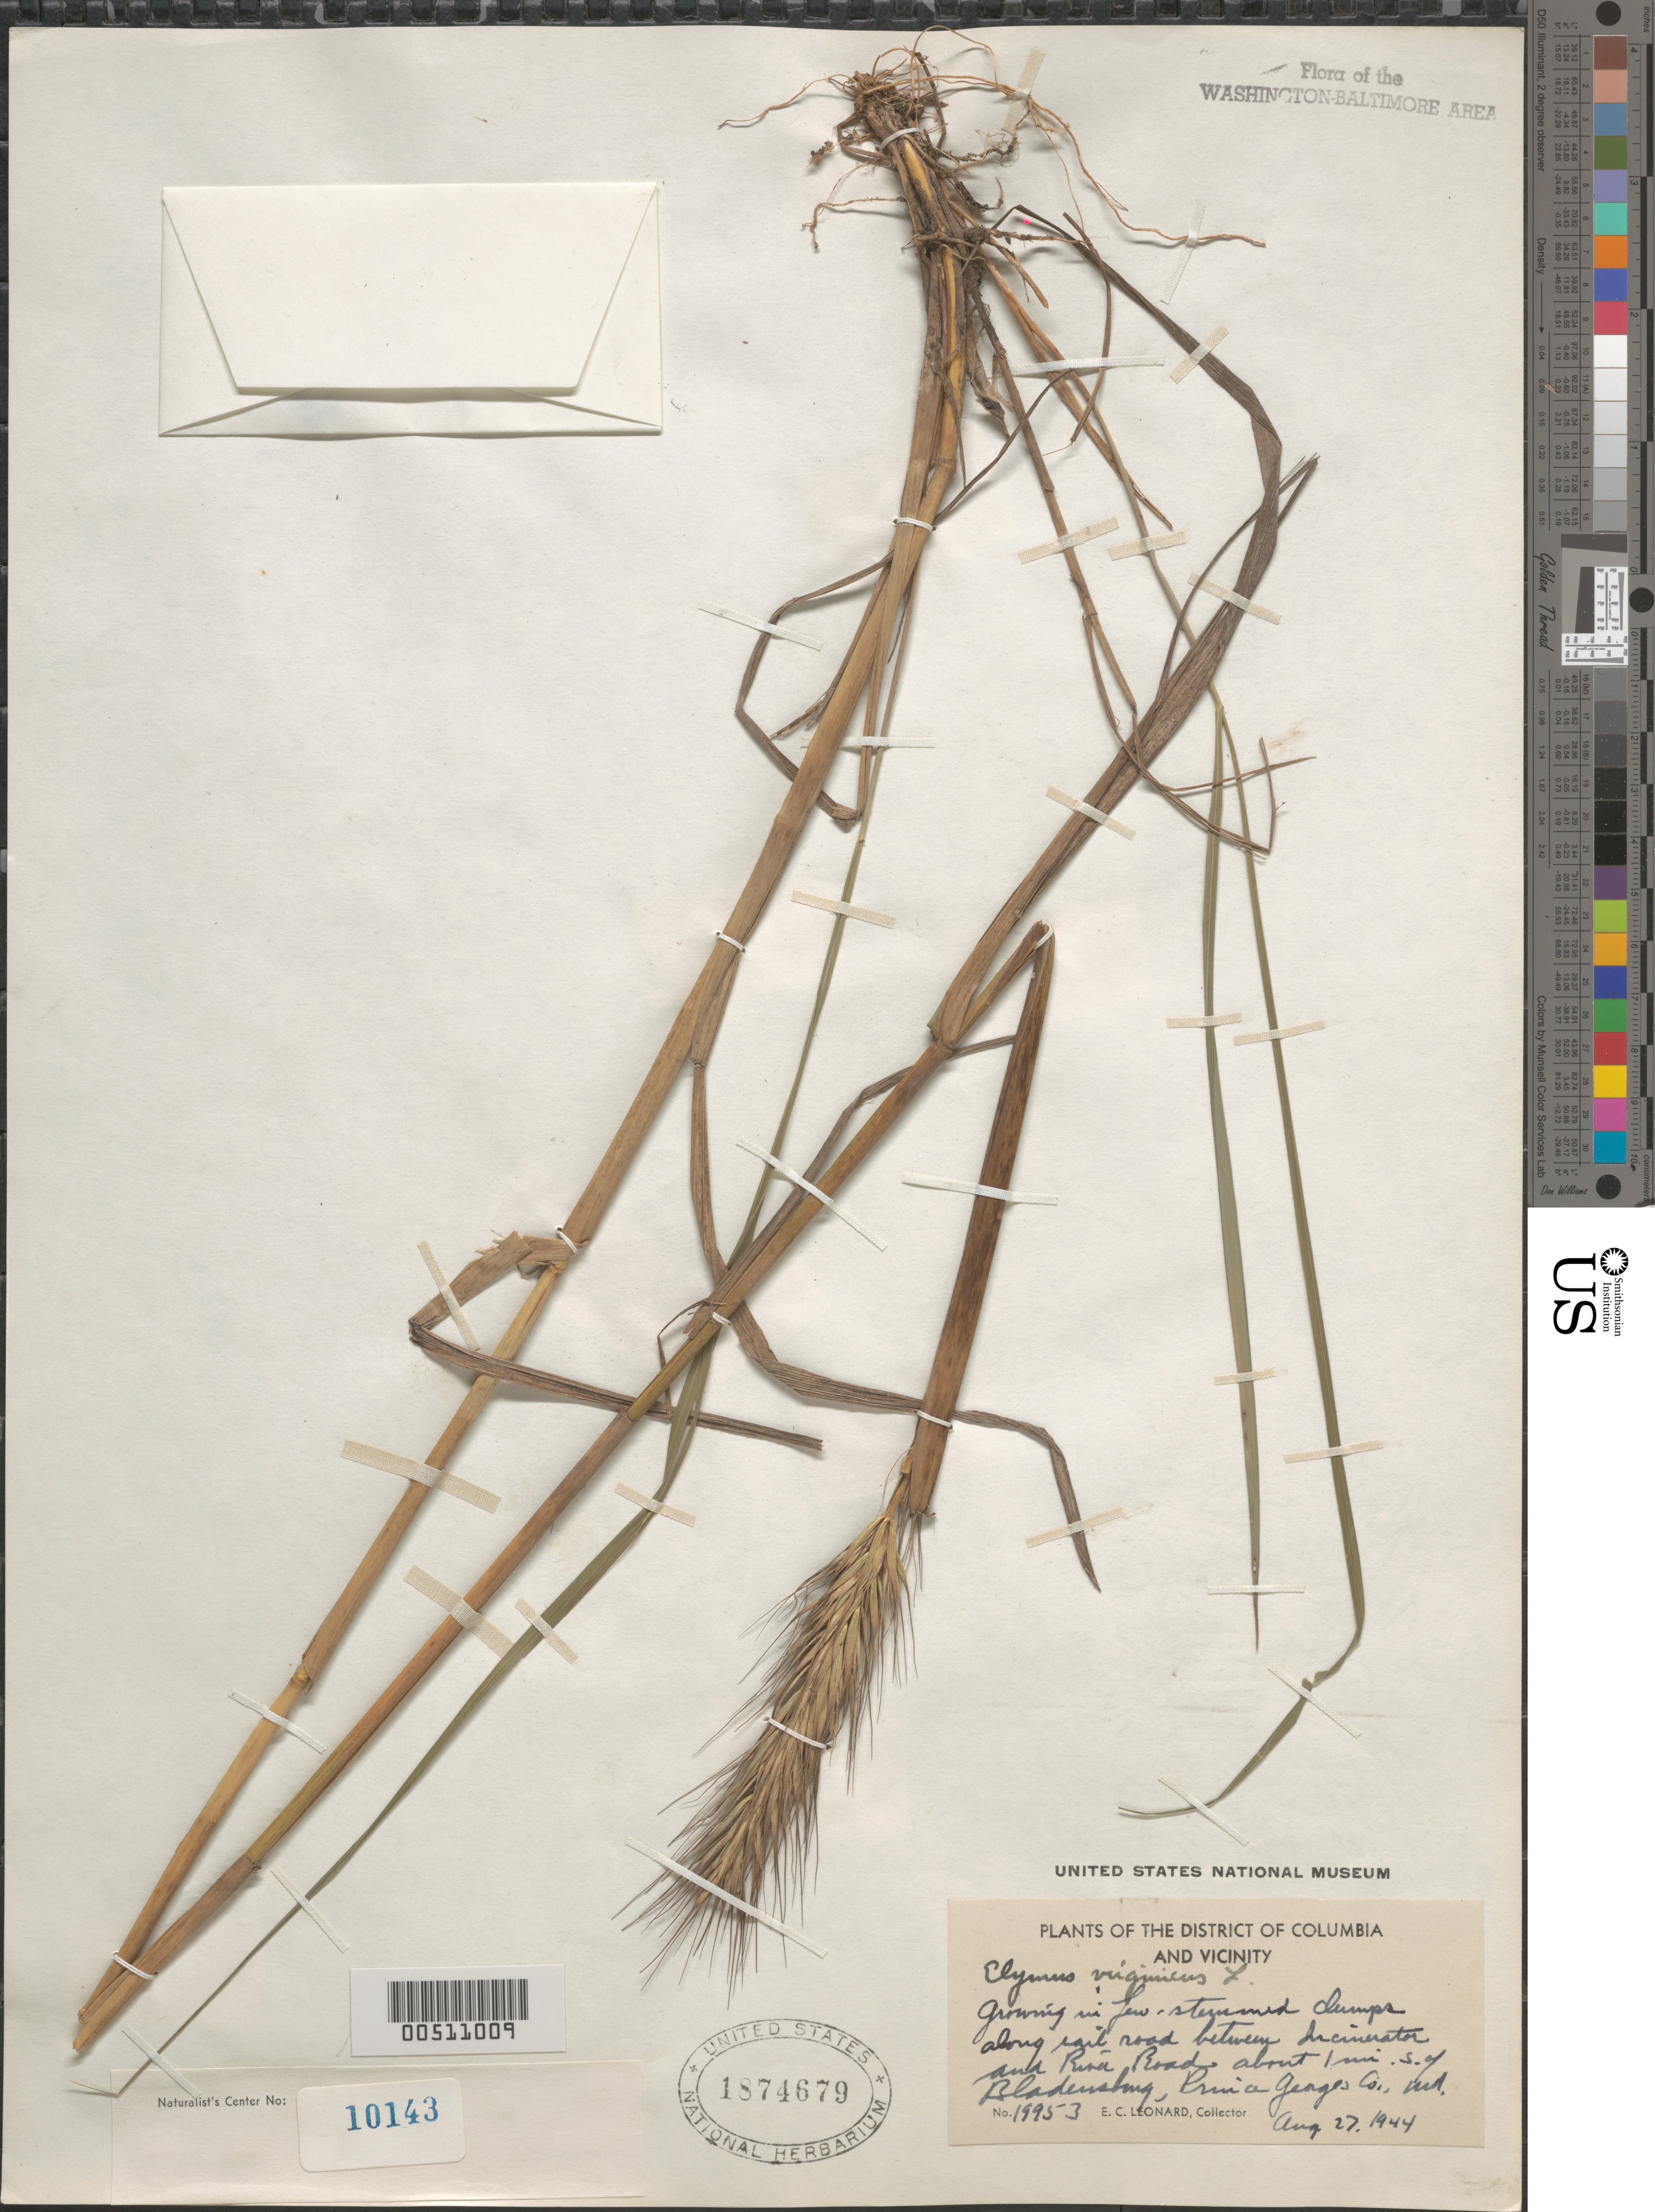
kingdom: Plantae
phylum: Tracheophyta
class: Liliopsida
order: Poales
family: Poaceae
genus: Elymus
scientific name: Elymus virginicus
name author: L.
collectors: E. C. Leonard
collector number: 19953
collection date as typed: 27 Aug 1944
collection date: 1944-08-27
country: United States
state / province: Maryland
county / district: Prince George's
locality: Along railroad between Incinerator and River road, S of Bladensburg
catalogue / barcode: US 1874679